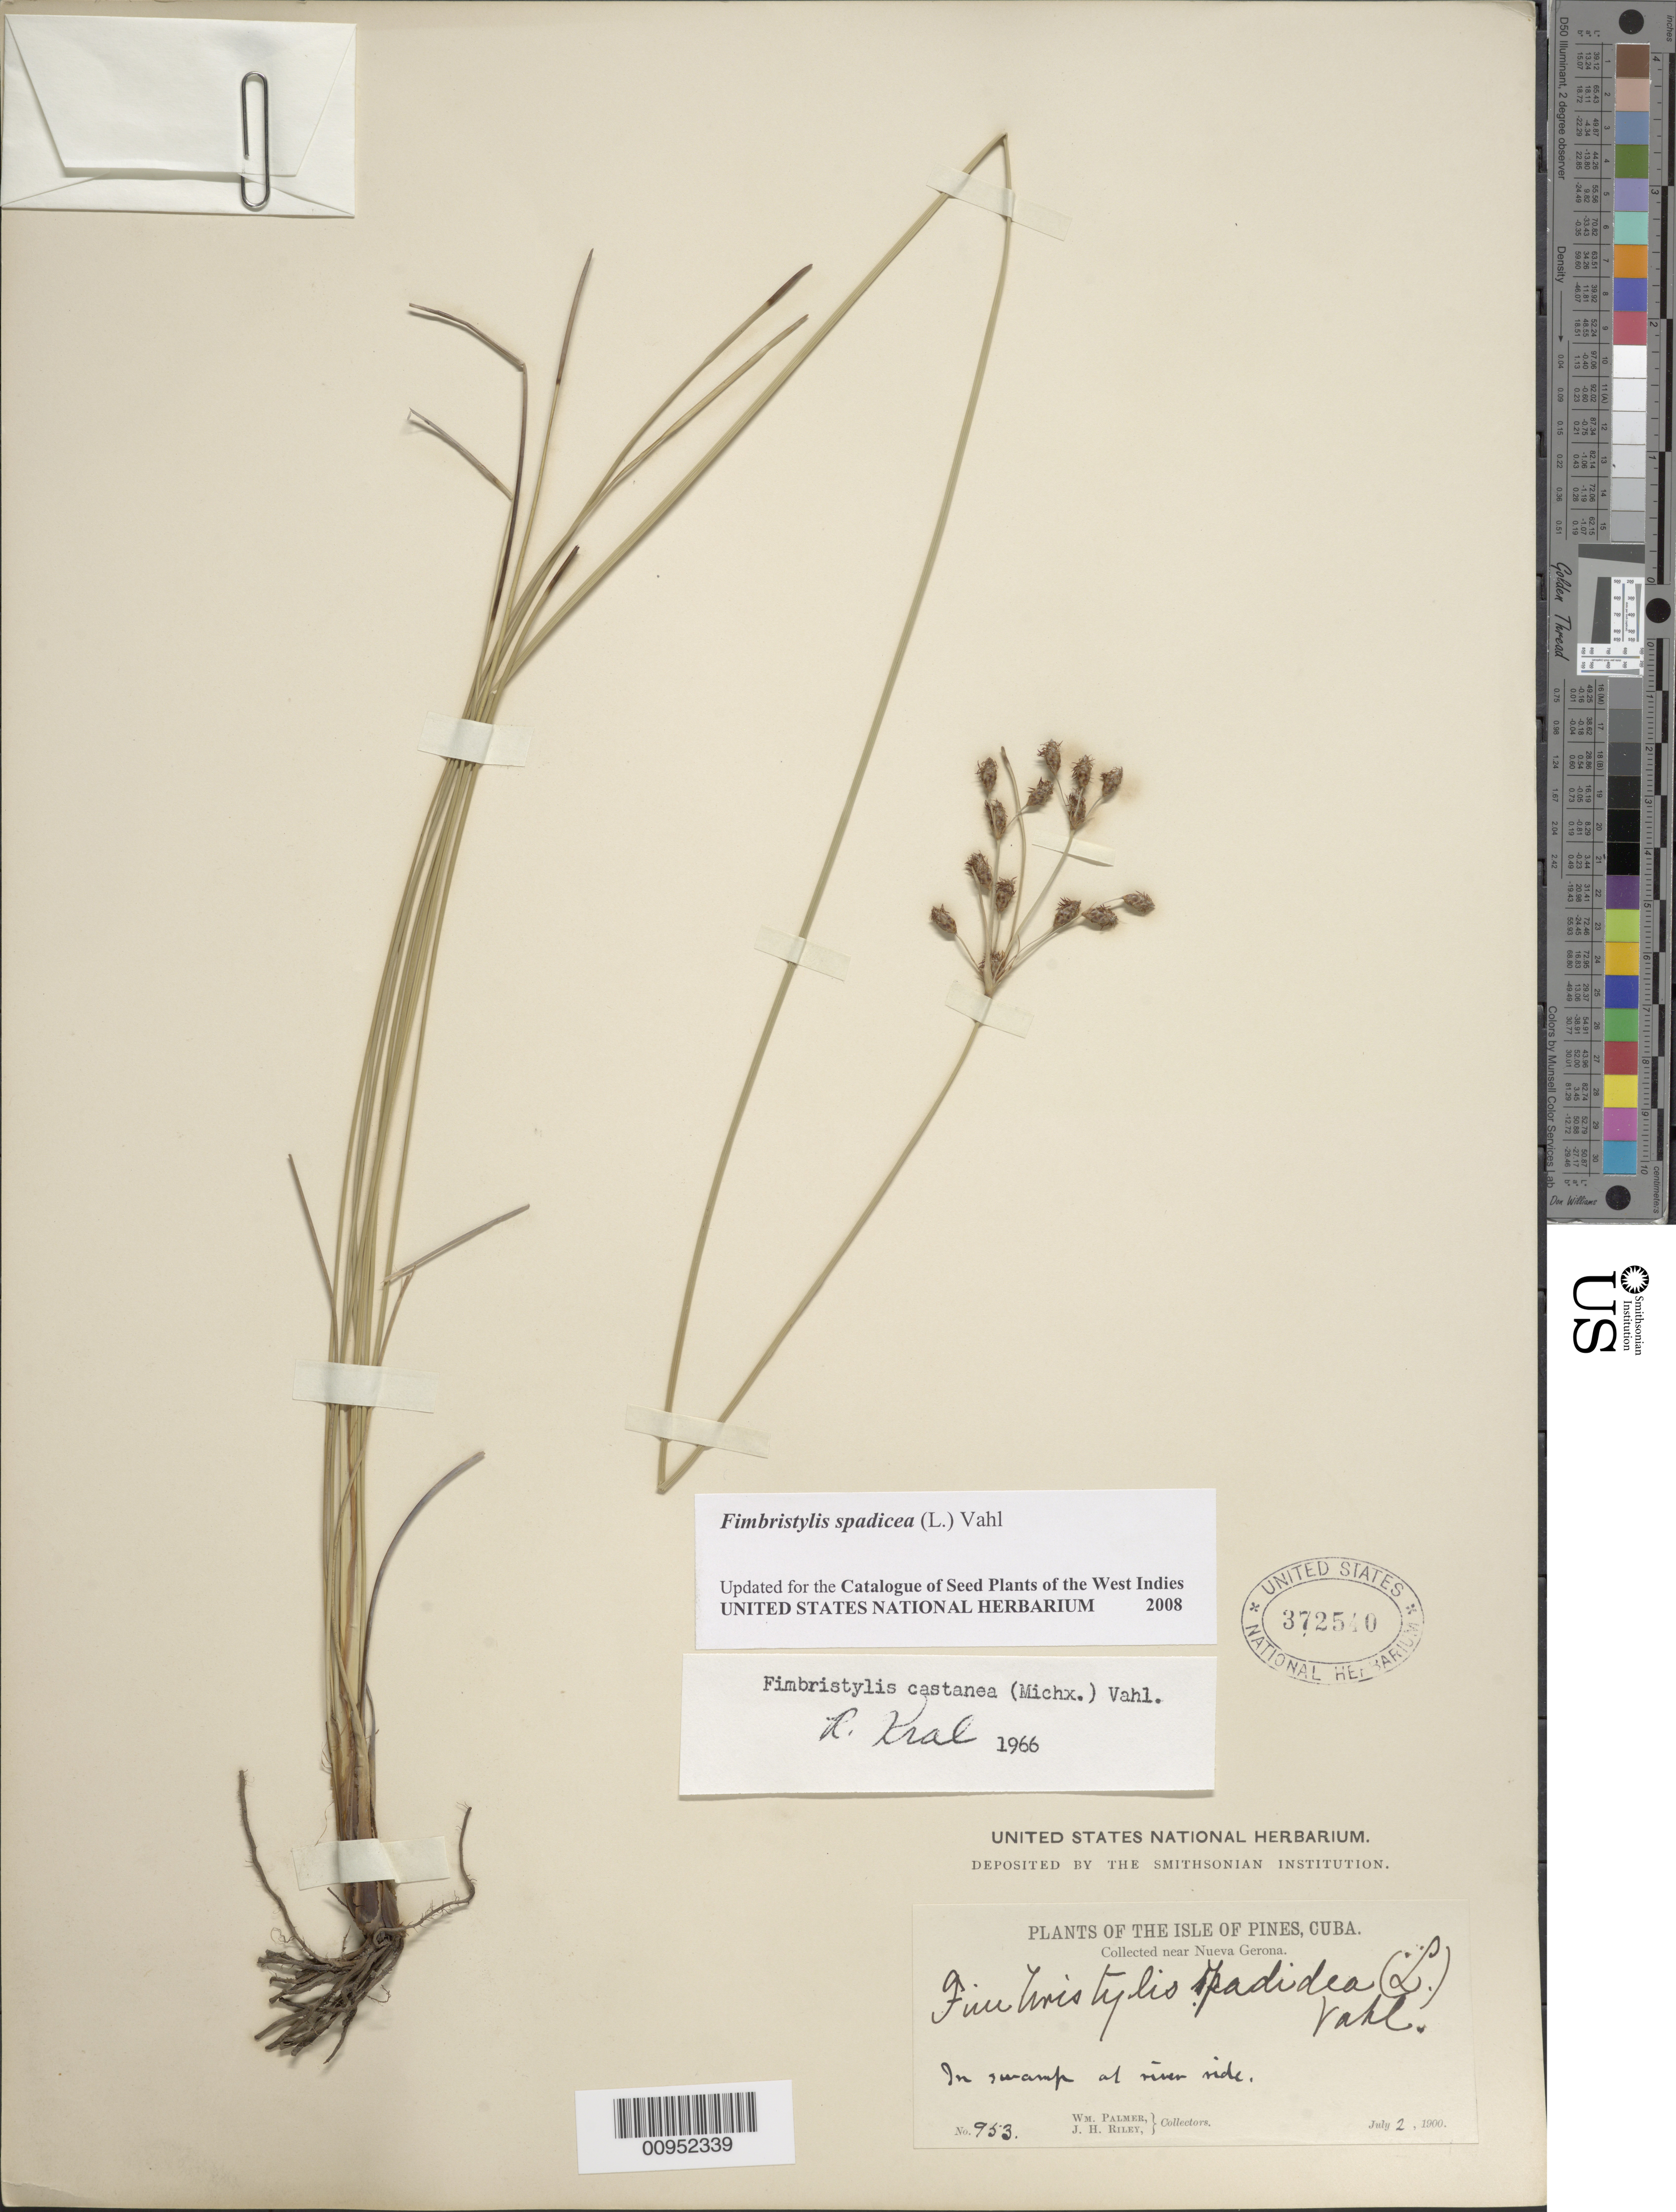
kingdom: Plantae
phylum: Tracheophyta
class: Liliopsida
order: Poales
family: Cyperaceae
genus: Fimbristylis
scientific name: Fimbristylis spadicea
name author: (L.) Vahl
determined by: Strong, M. T., (US), Smithsonian Institution - National Museum of Natural History (UNITED STATES)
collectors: W. Palmer & J. H. Riley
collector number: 953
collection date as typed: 02 Jul 1900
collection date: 1900-07-02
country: Cuba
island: Isla de la Juventud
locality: Swamp near Nueva Gerona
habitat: In swamp at river side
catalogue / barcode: US 372540